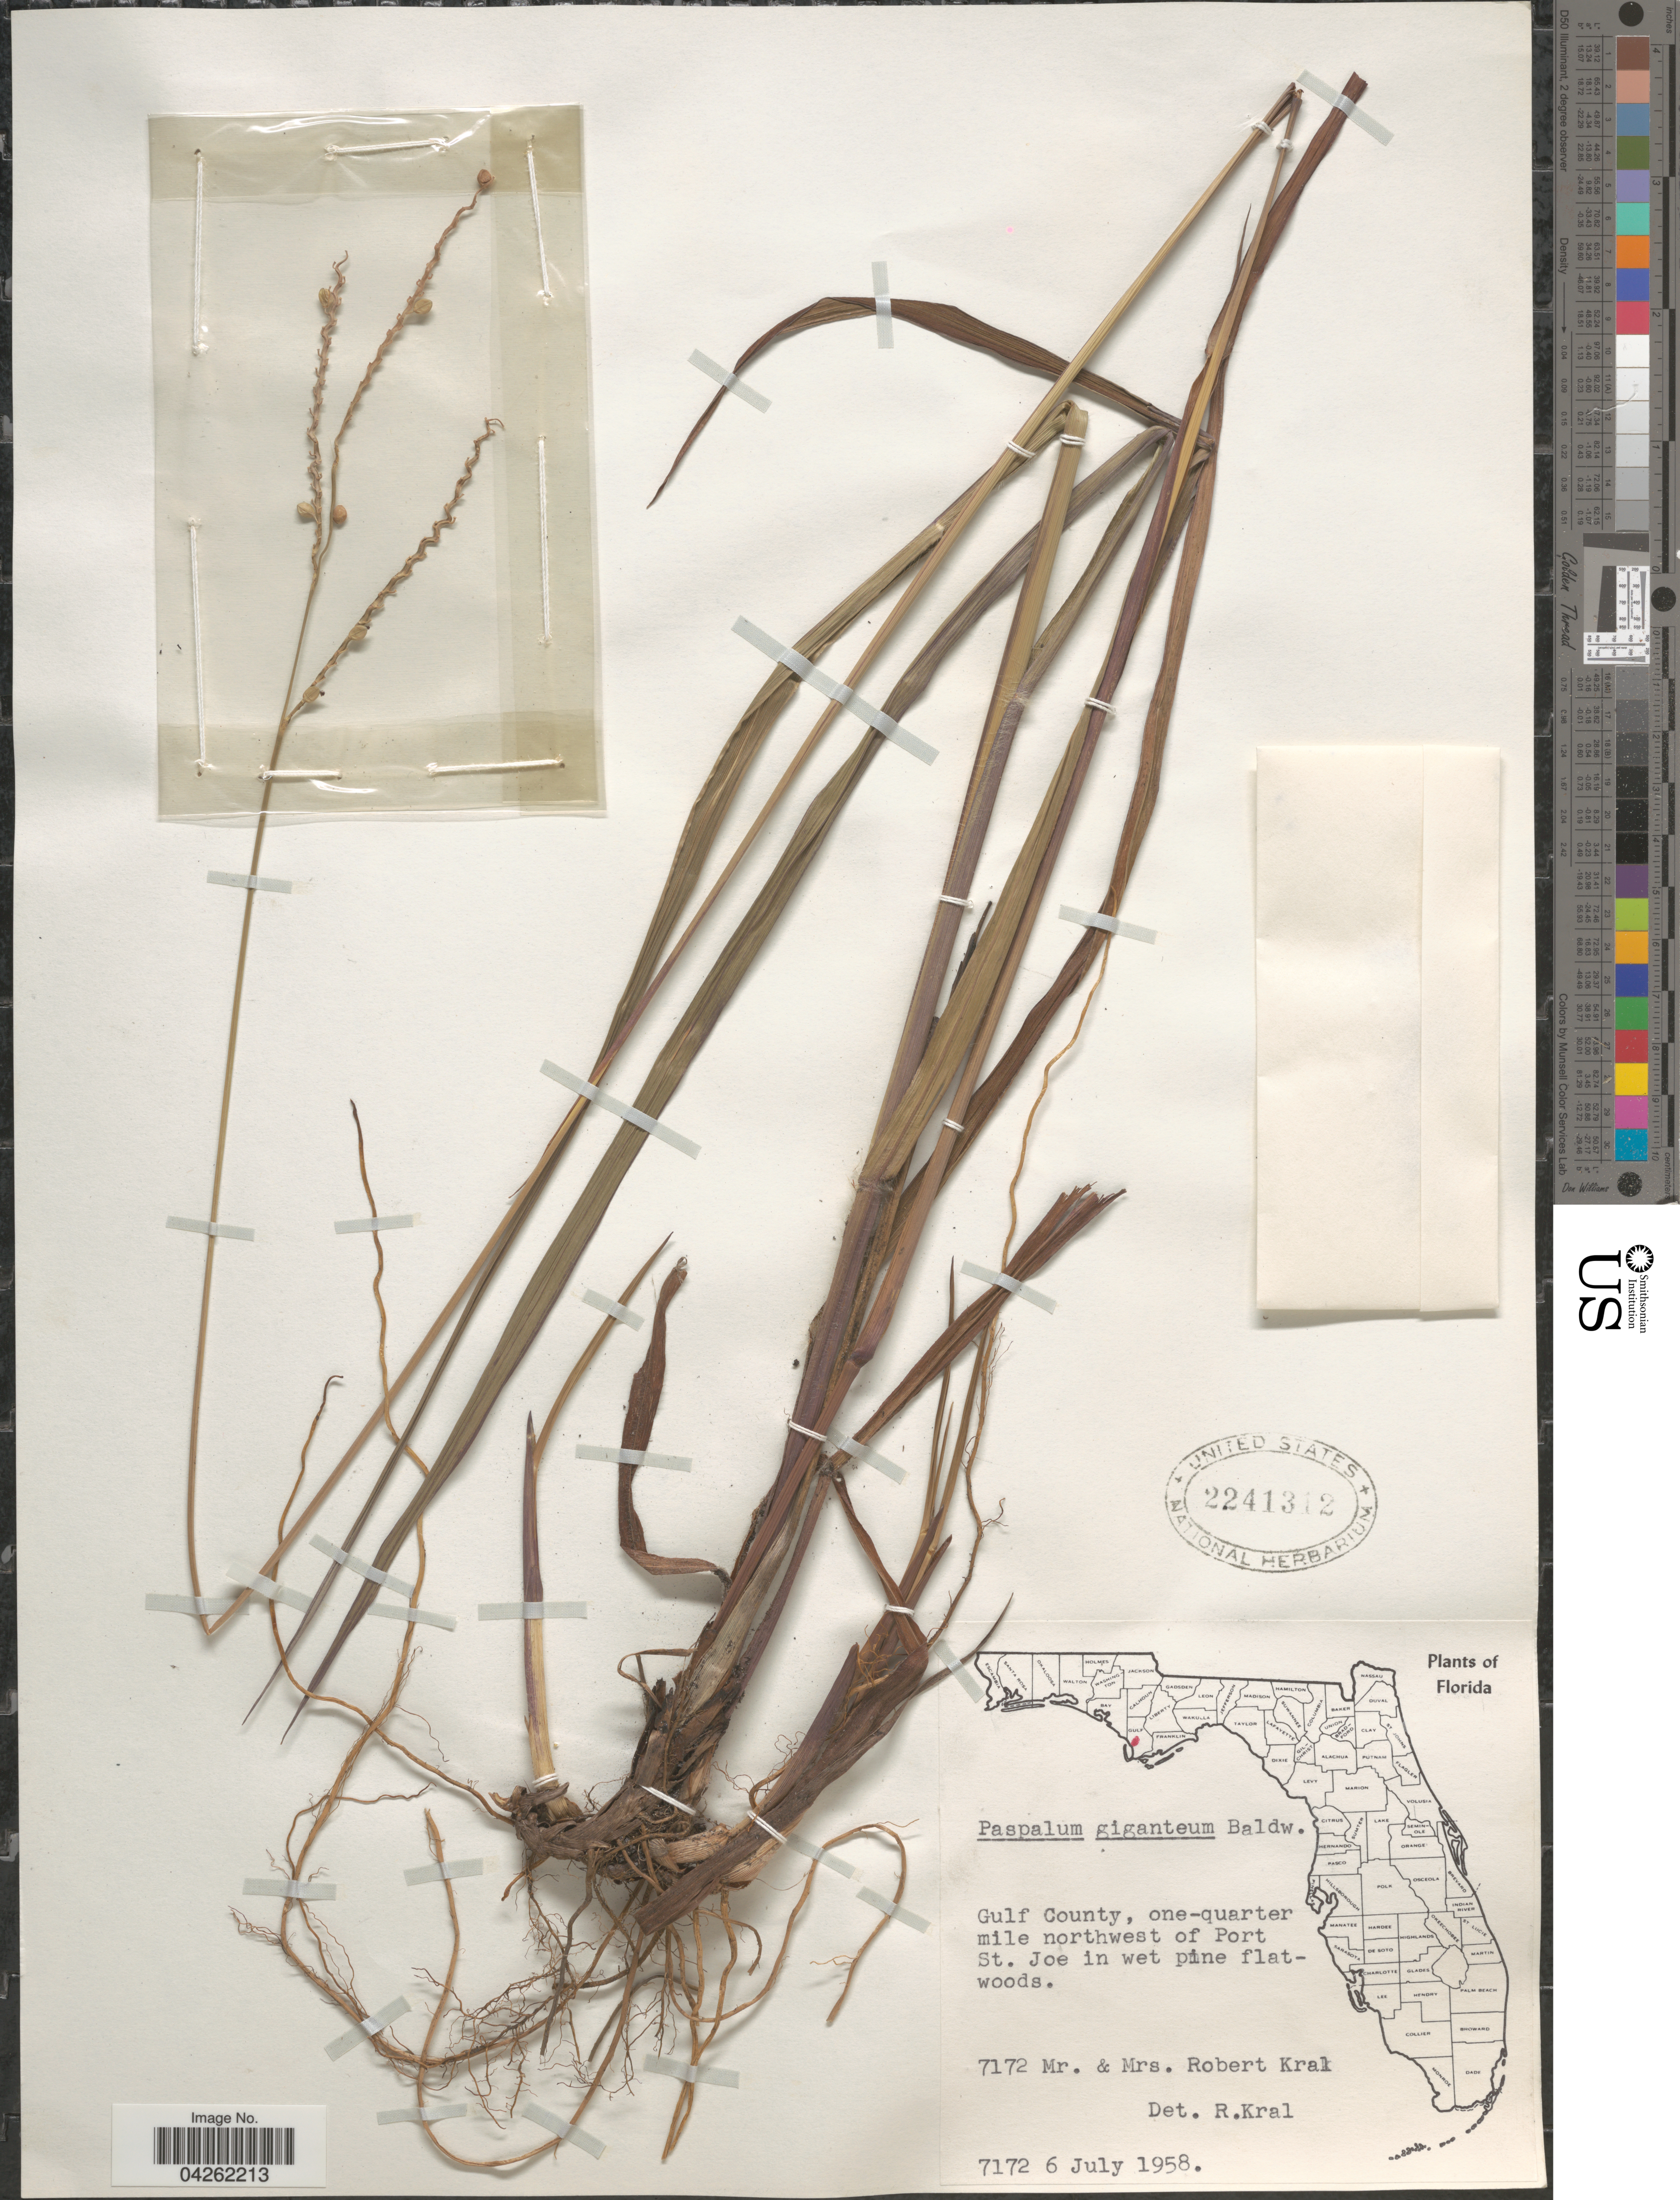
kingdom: Plantae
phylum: Tracheophyta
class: Liliopsida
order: Poales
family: Poaceae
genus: Paspalum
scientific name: Paspalum giganteum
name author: Baldwin ex Vasey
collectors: R. Kral & R. Kral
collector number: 7172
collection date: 1958-07-06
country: United States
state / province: Florida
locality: Gulf County, one-quarter mile northwest of Port St. Joe in wet pine flatwoods.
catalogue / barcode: US 2241312